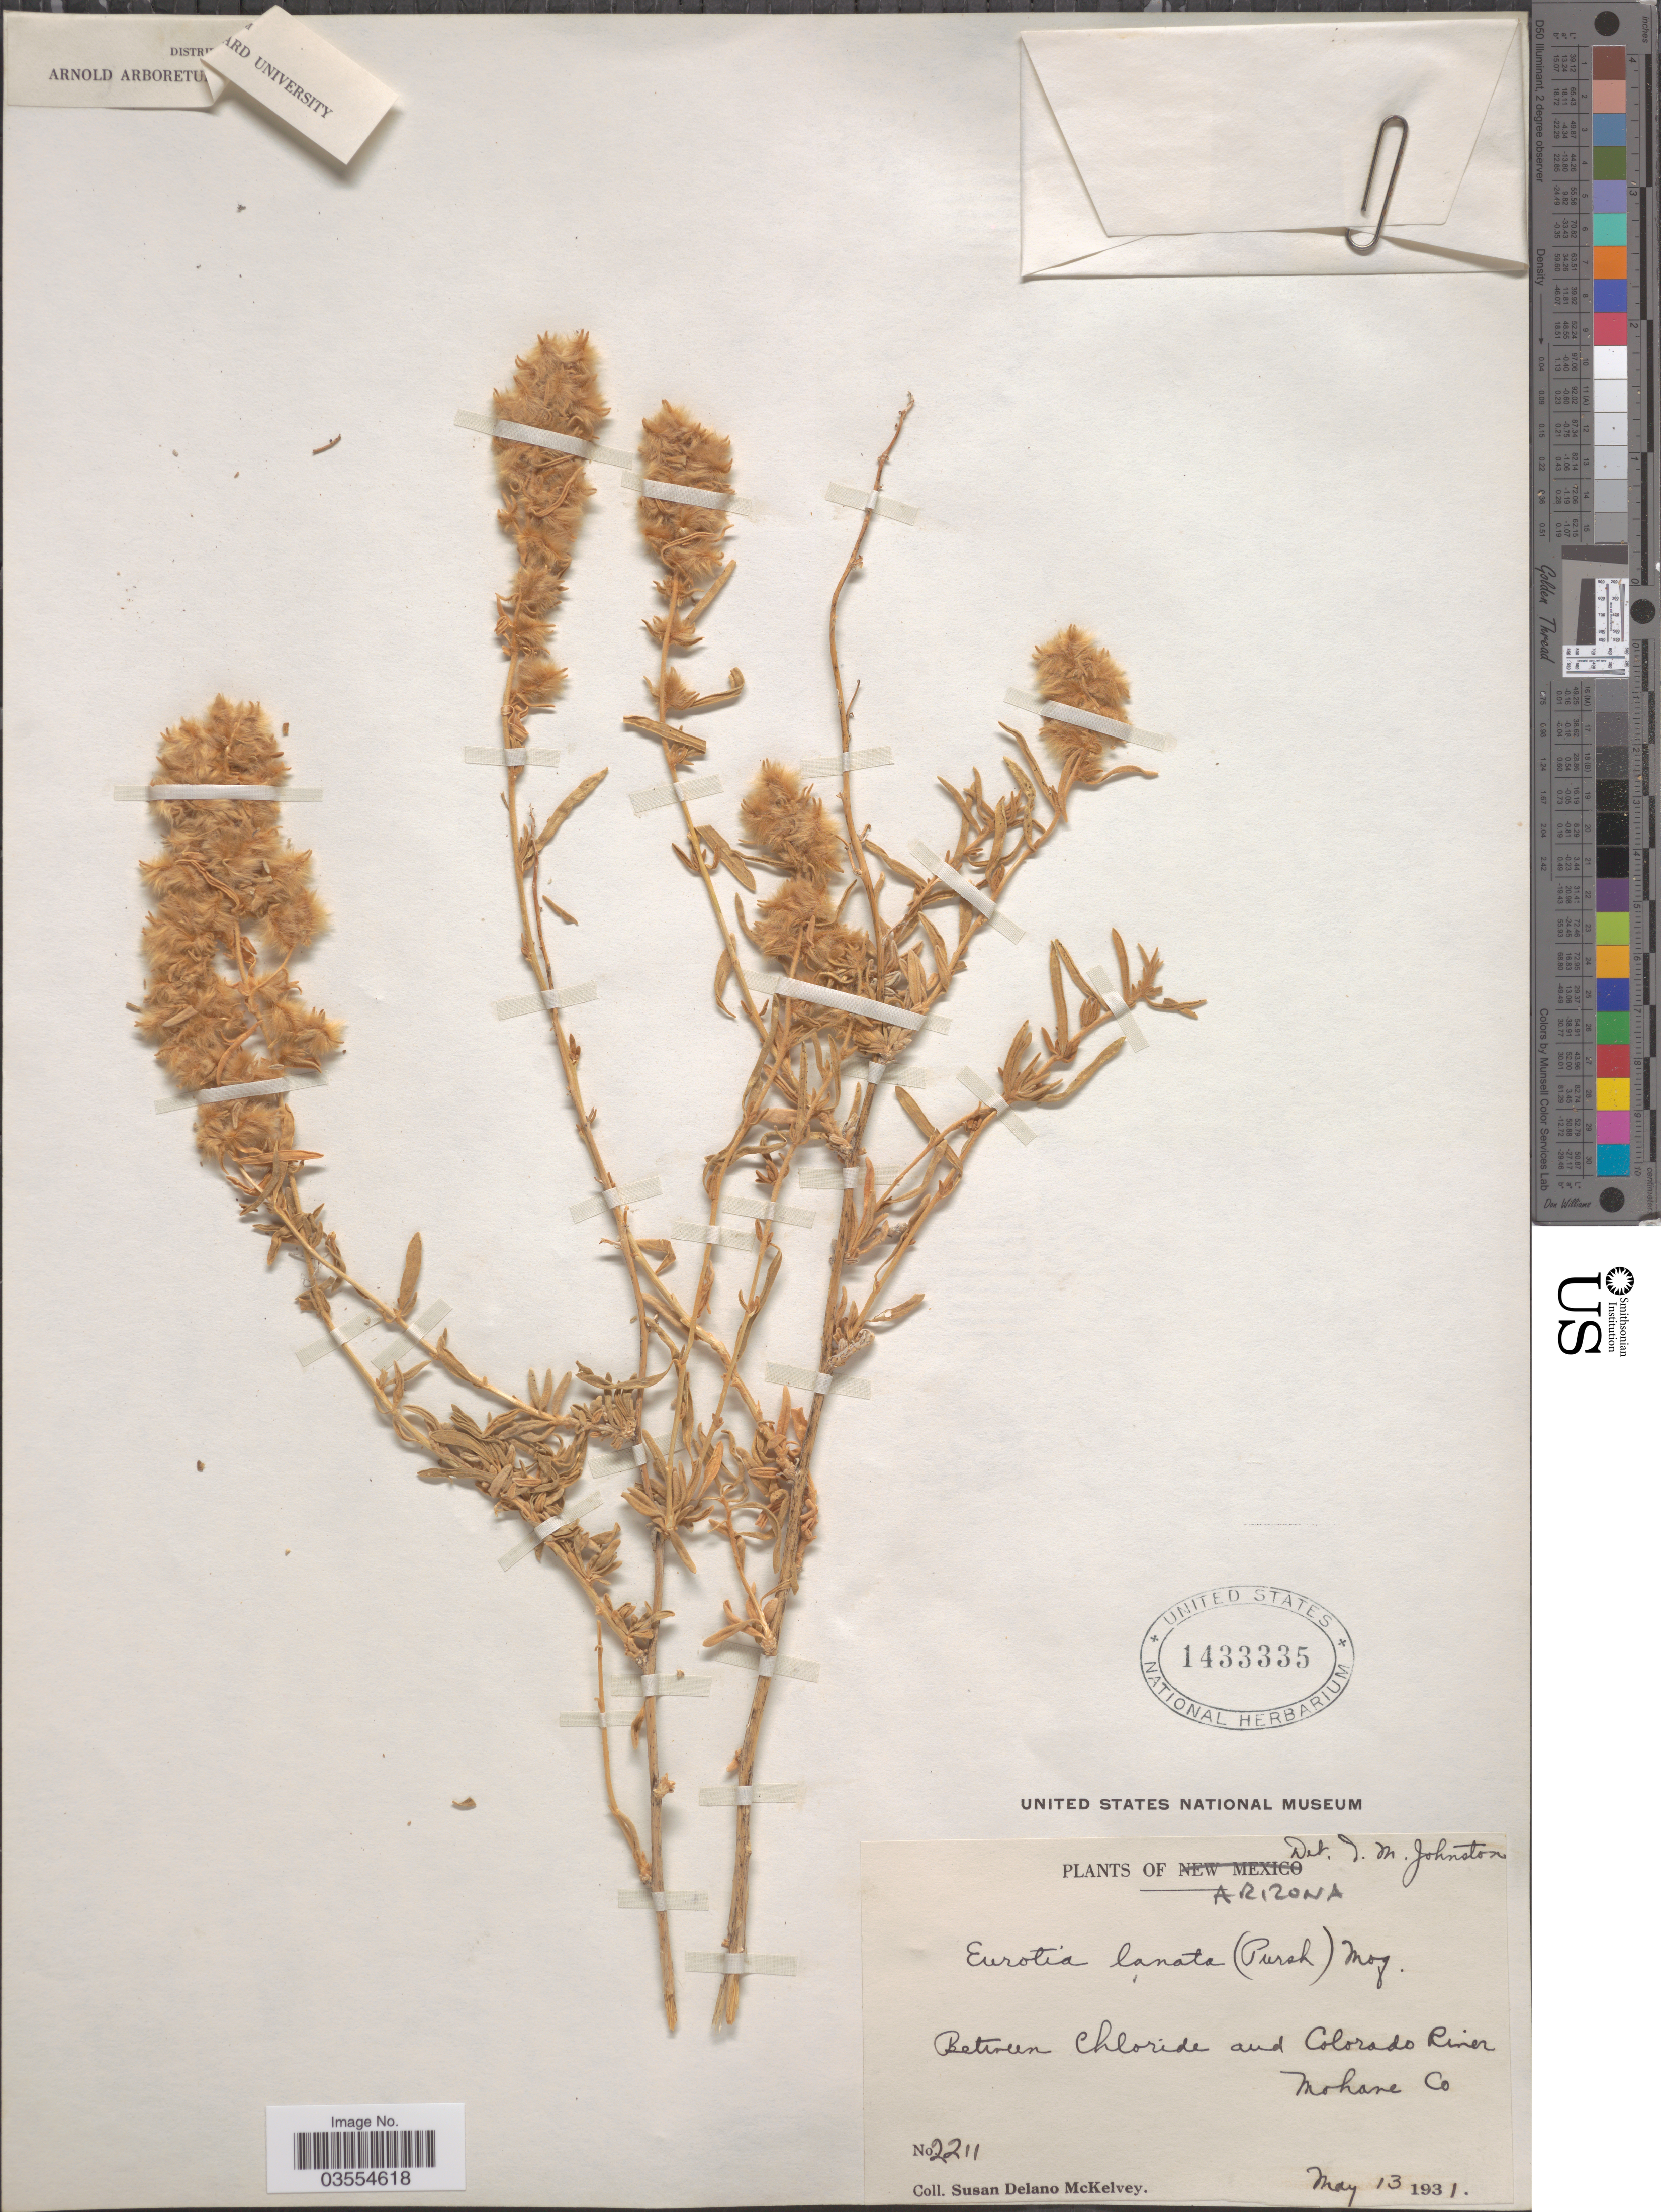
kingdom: Plantae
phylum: Tracheophyta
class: Magnoliopsida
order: Caryophyllales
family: Amaranthaceae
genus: Krascheninnikovia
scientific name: Krascheninnikovia lanata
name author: (Pursh) A. Meeuse & A.Smit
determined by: U.S. National Herbarium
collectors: S. A. McKelvey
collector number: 2211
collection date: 1931-05-13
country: United States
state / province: Arizona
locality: Between Chloride and Colorado River, Mohave Co.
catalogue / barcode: US 1433335